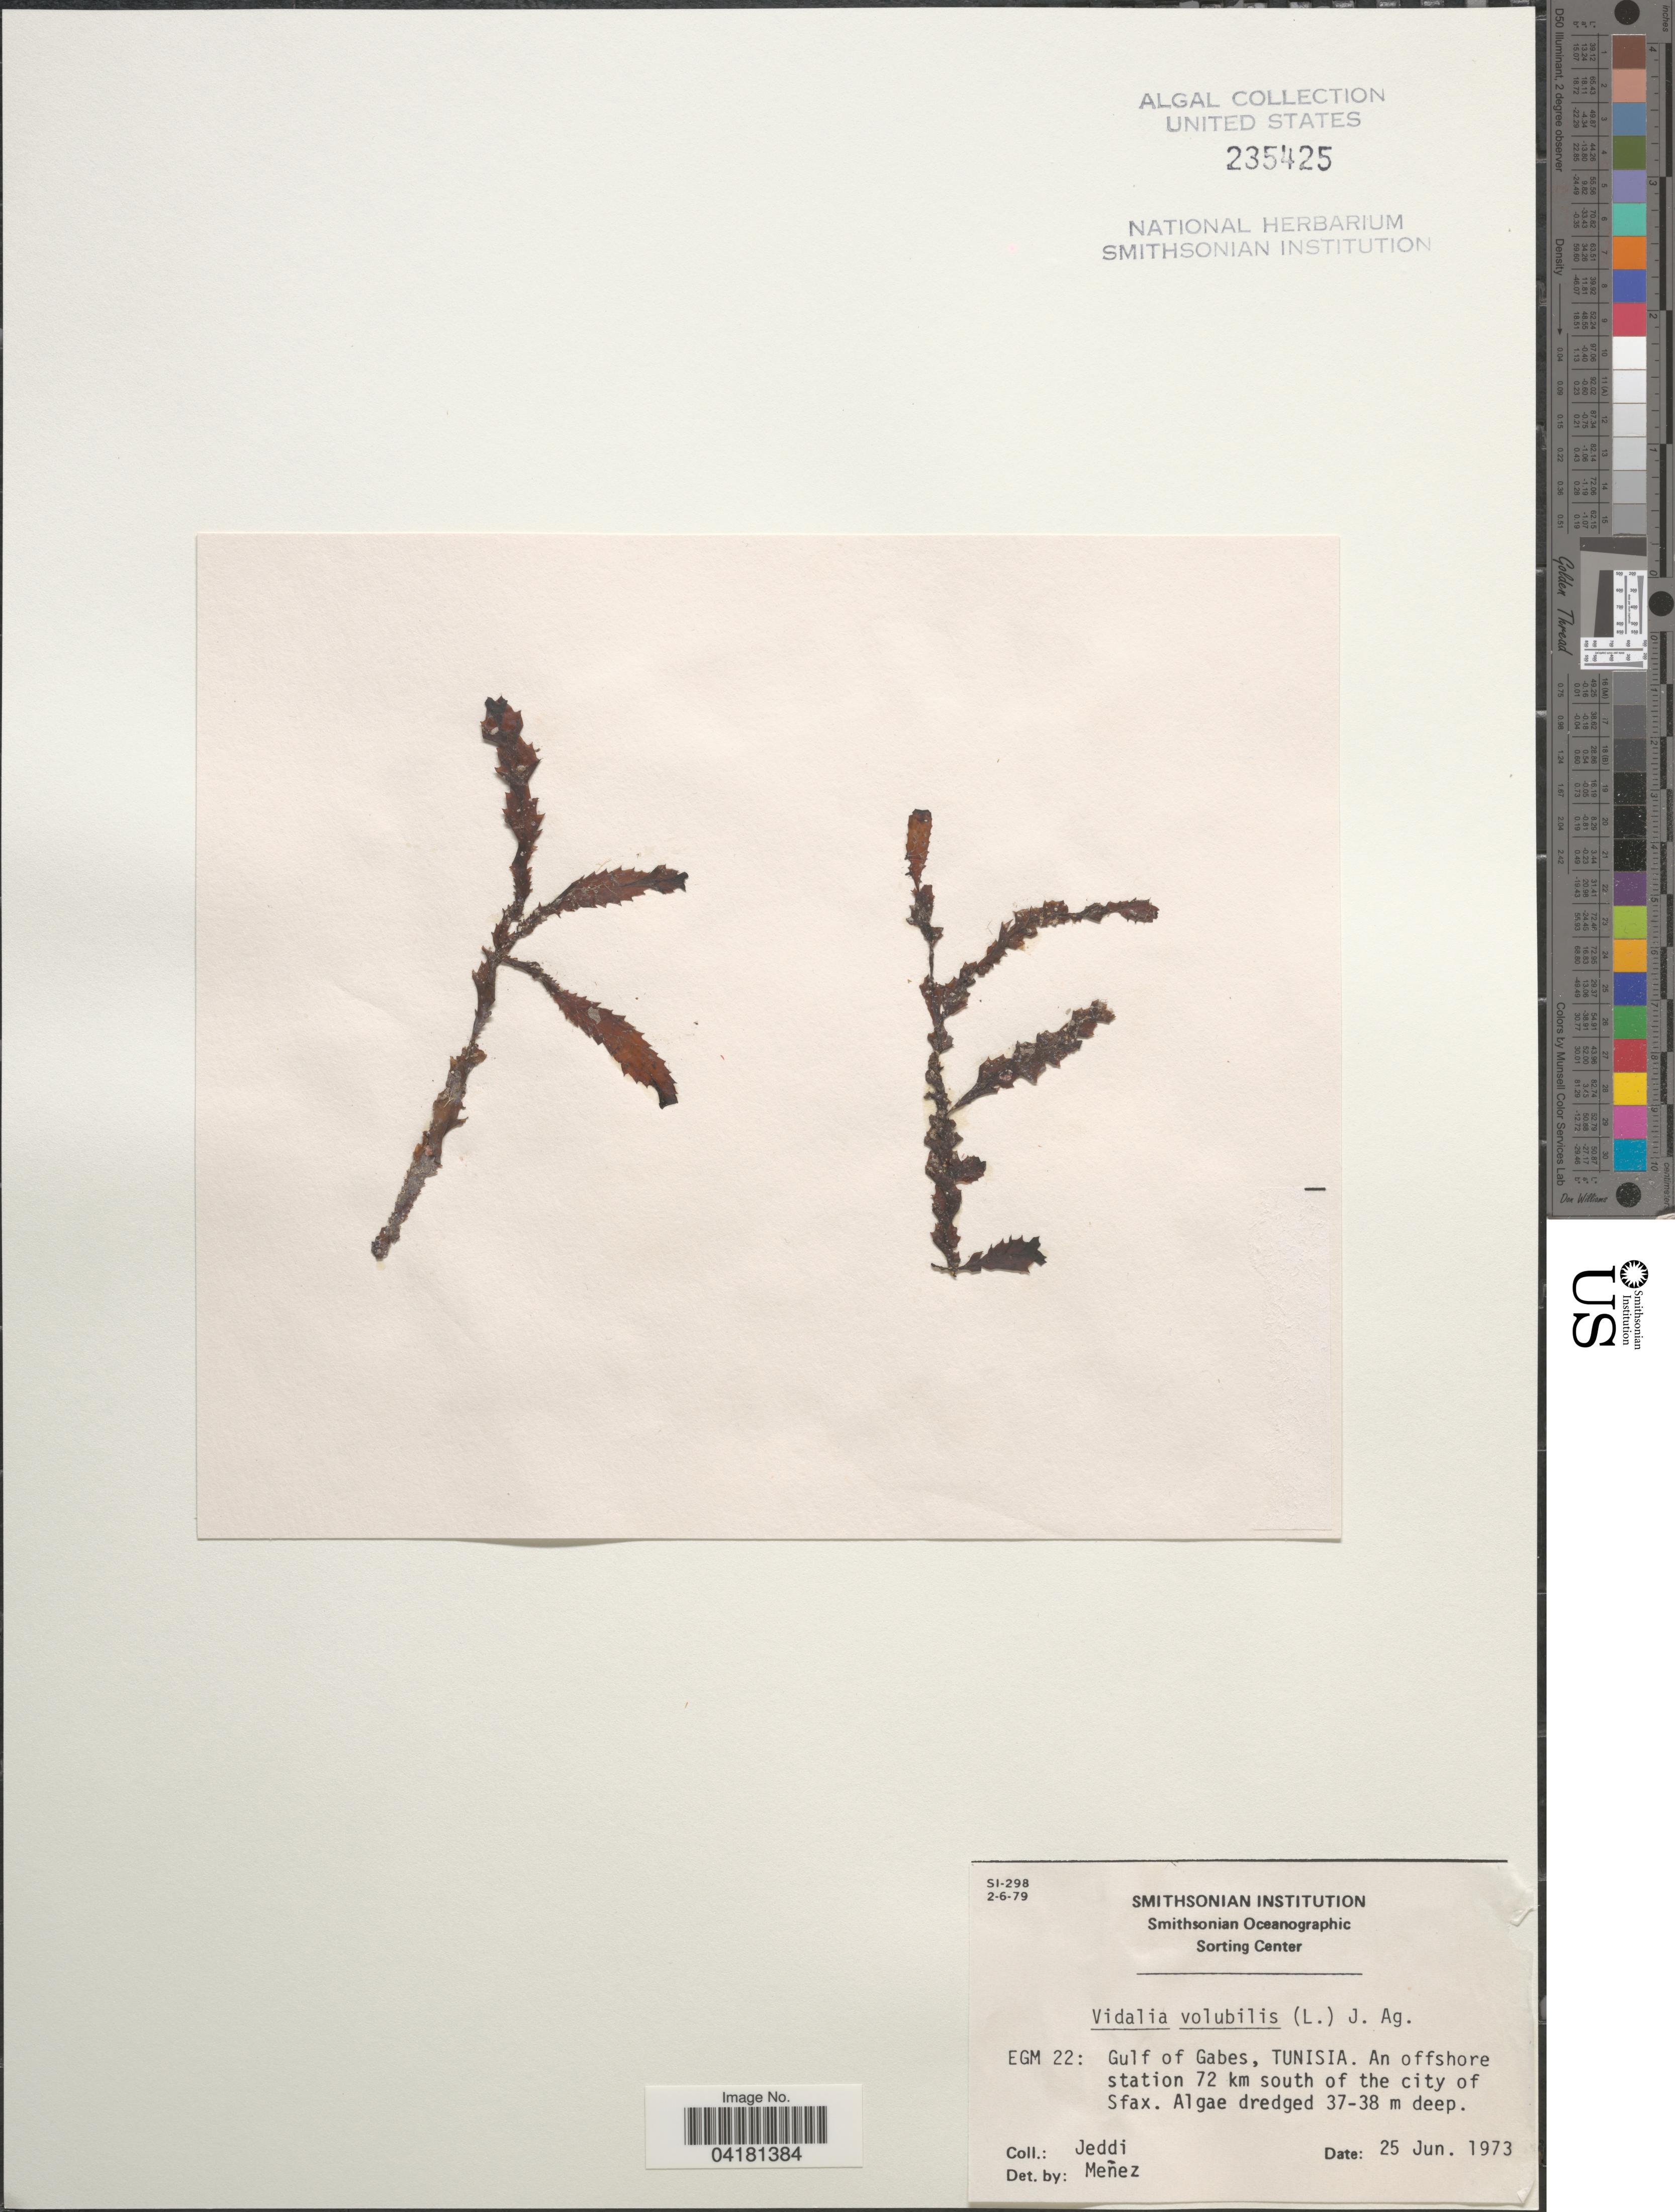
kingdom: Plantae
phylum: Rhodophyta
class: Florideophyceae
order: Ceramiales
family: Rhodomelaceae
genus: Osmundaria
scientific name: Osmundaria volubilis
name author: (L.) R.E. Norris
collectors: -. Jeddi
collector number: EGM22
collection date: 1973-06-25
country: Tunisia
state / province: Gabès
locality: Gulf of Gabes. An offshore station 72 km south of the city of Sfax.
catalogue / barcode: US 235425